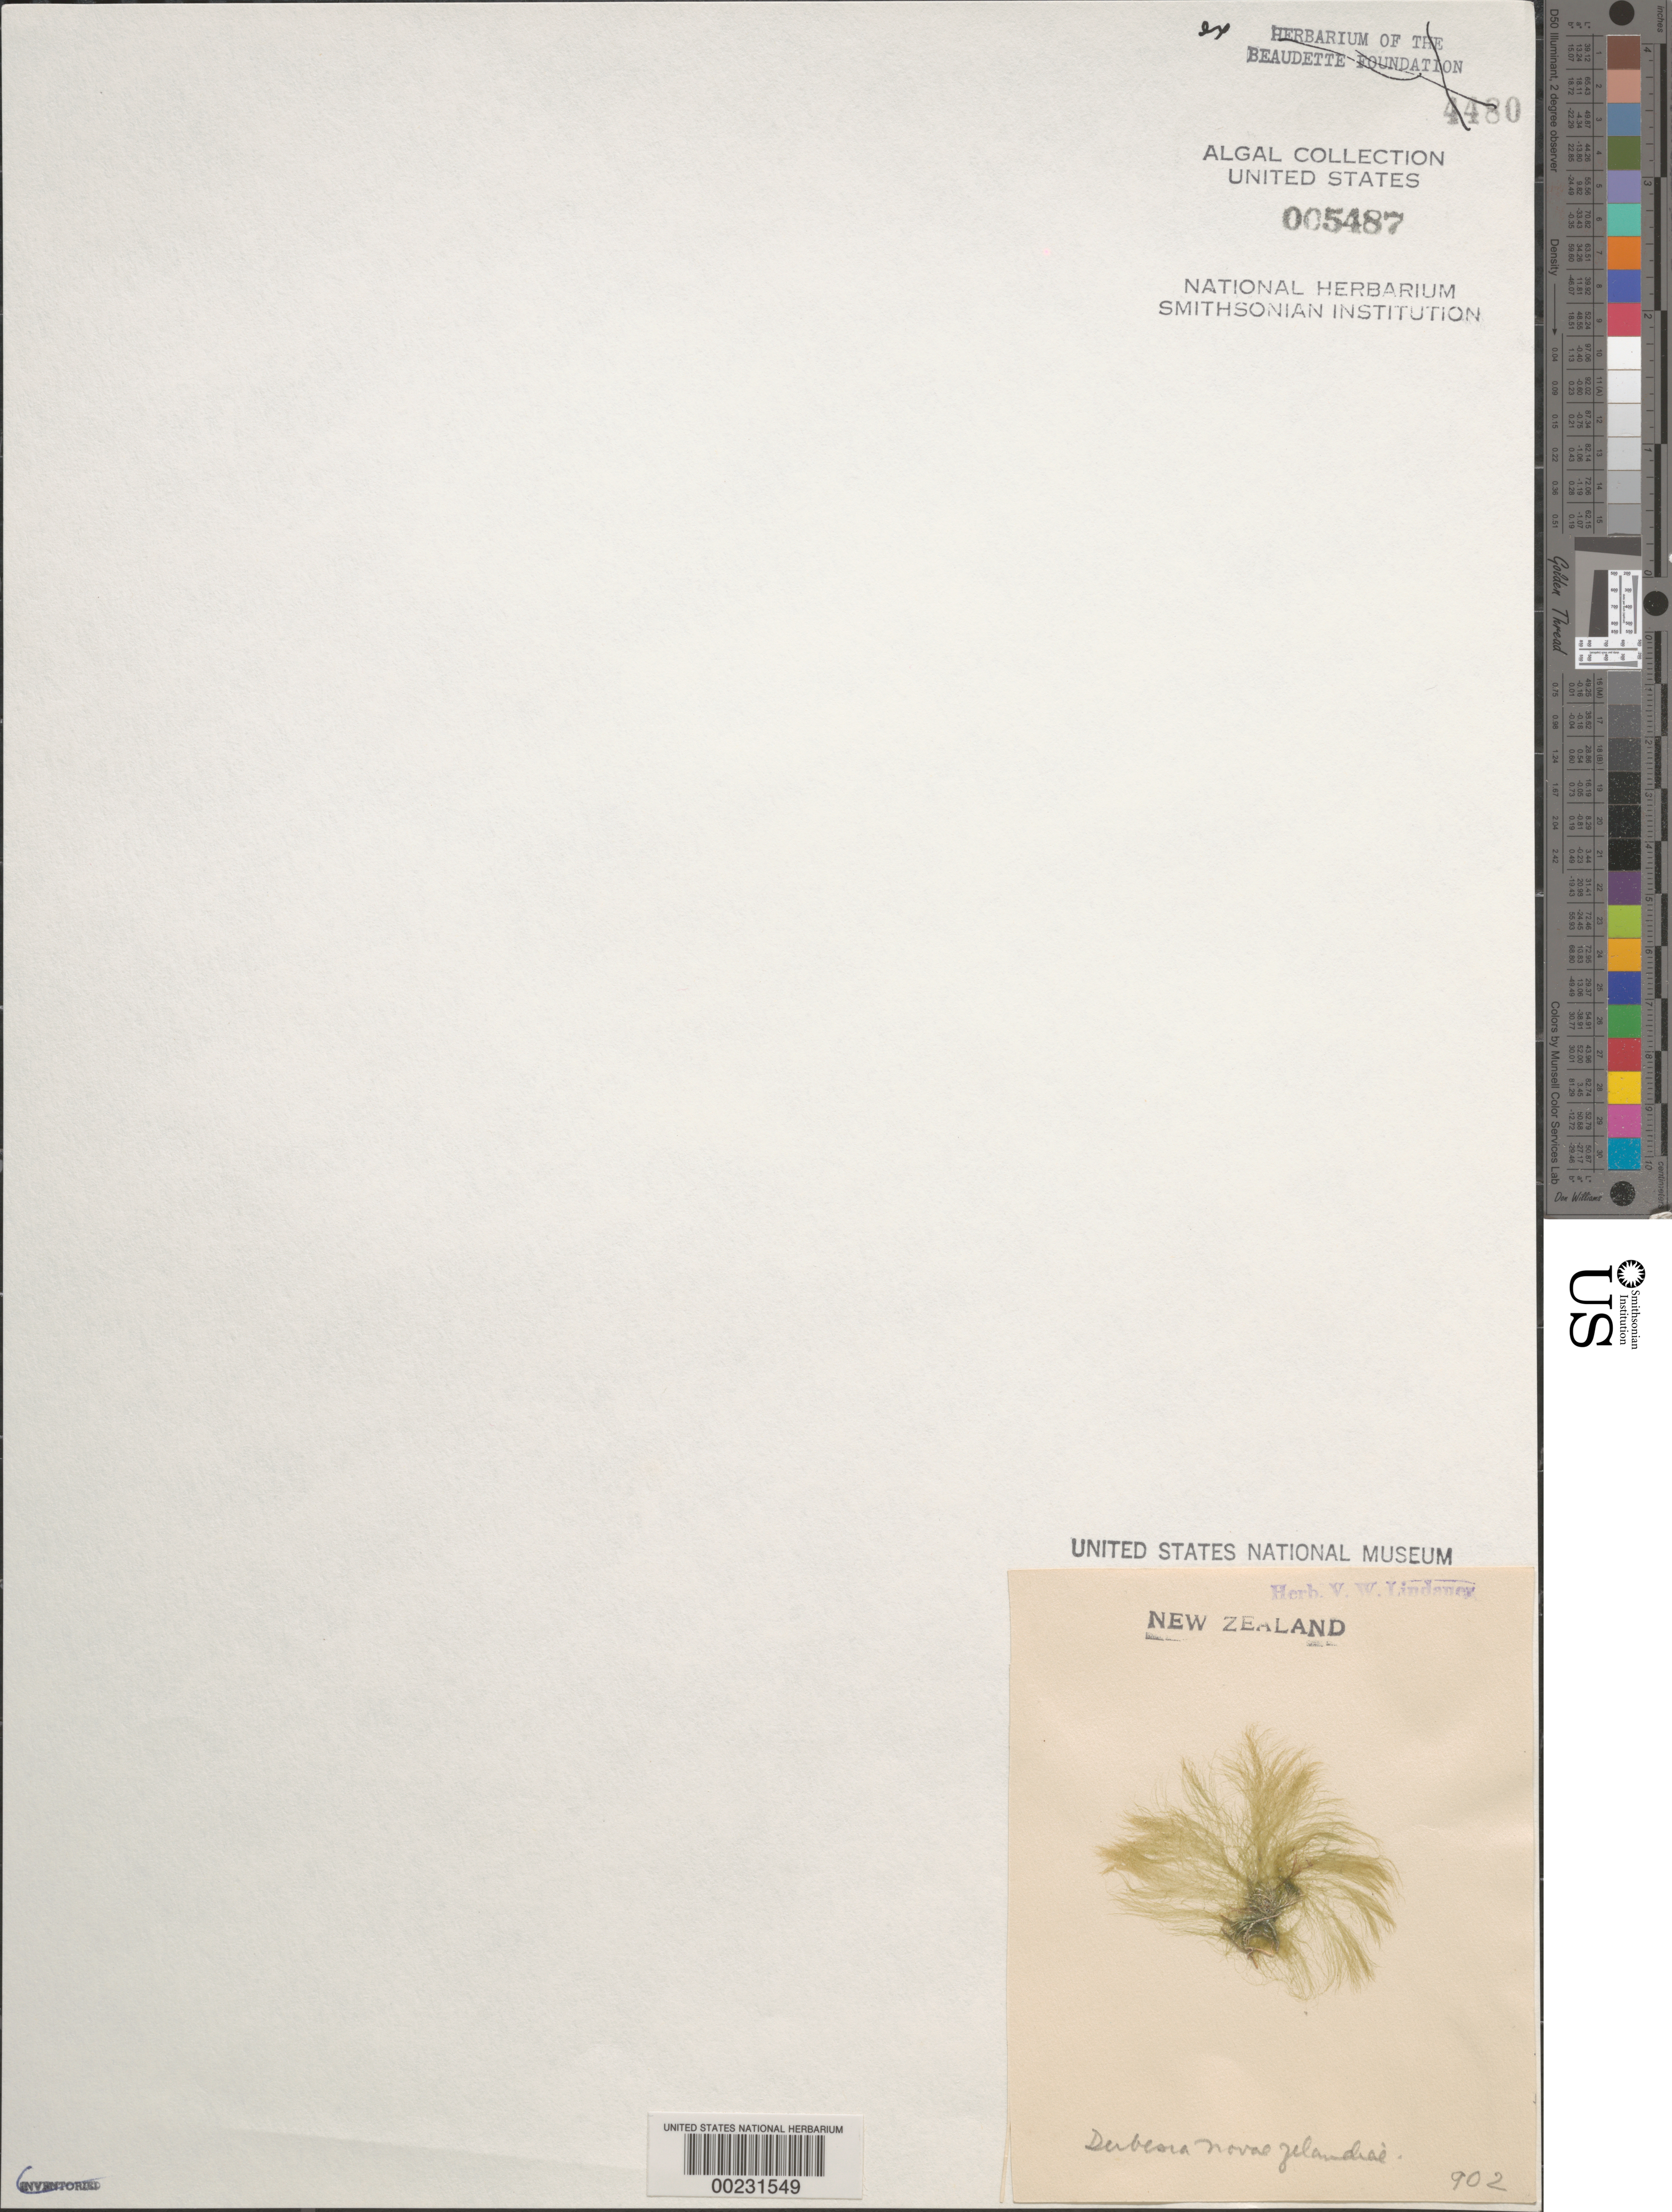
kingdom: Plantae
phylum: Chlorophyta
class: Ulvophyceae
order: Bryopsidales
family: Derbesiaceae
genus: Derbesia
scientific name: Derbesia novae-zelandiae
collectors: V. Lindauer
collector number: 902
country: New Zealand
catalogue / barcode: US 5487